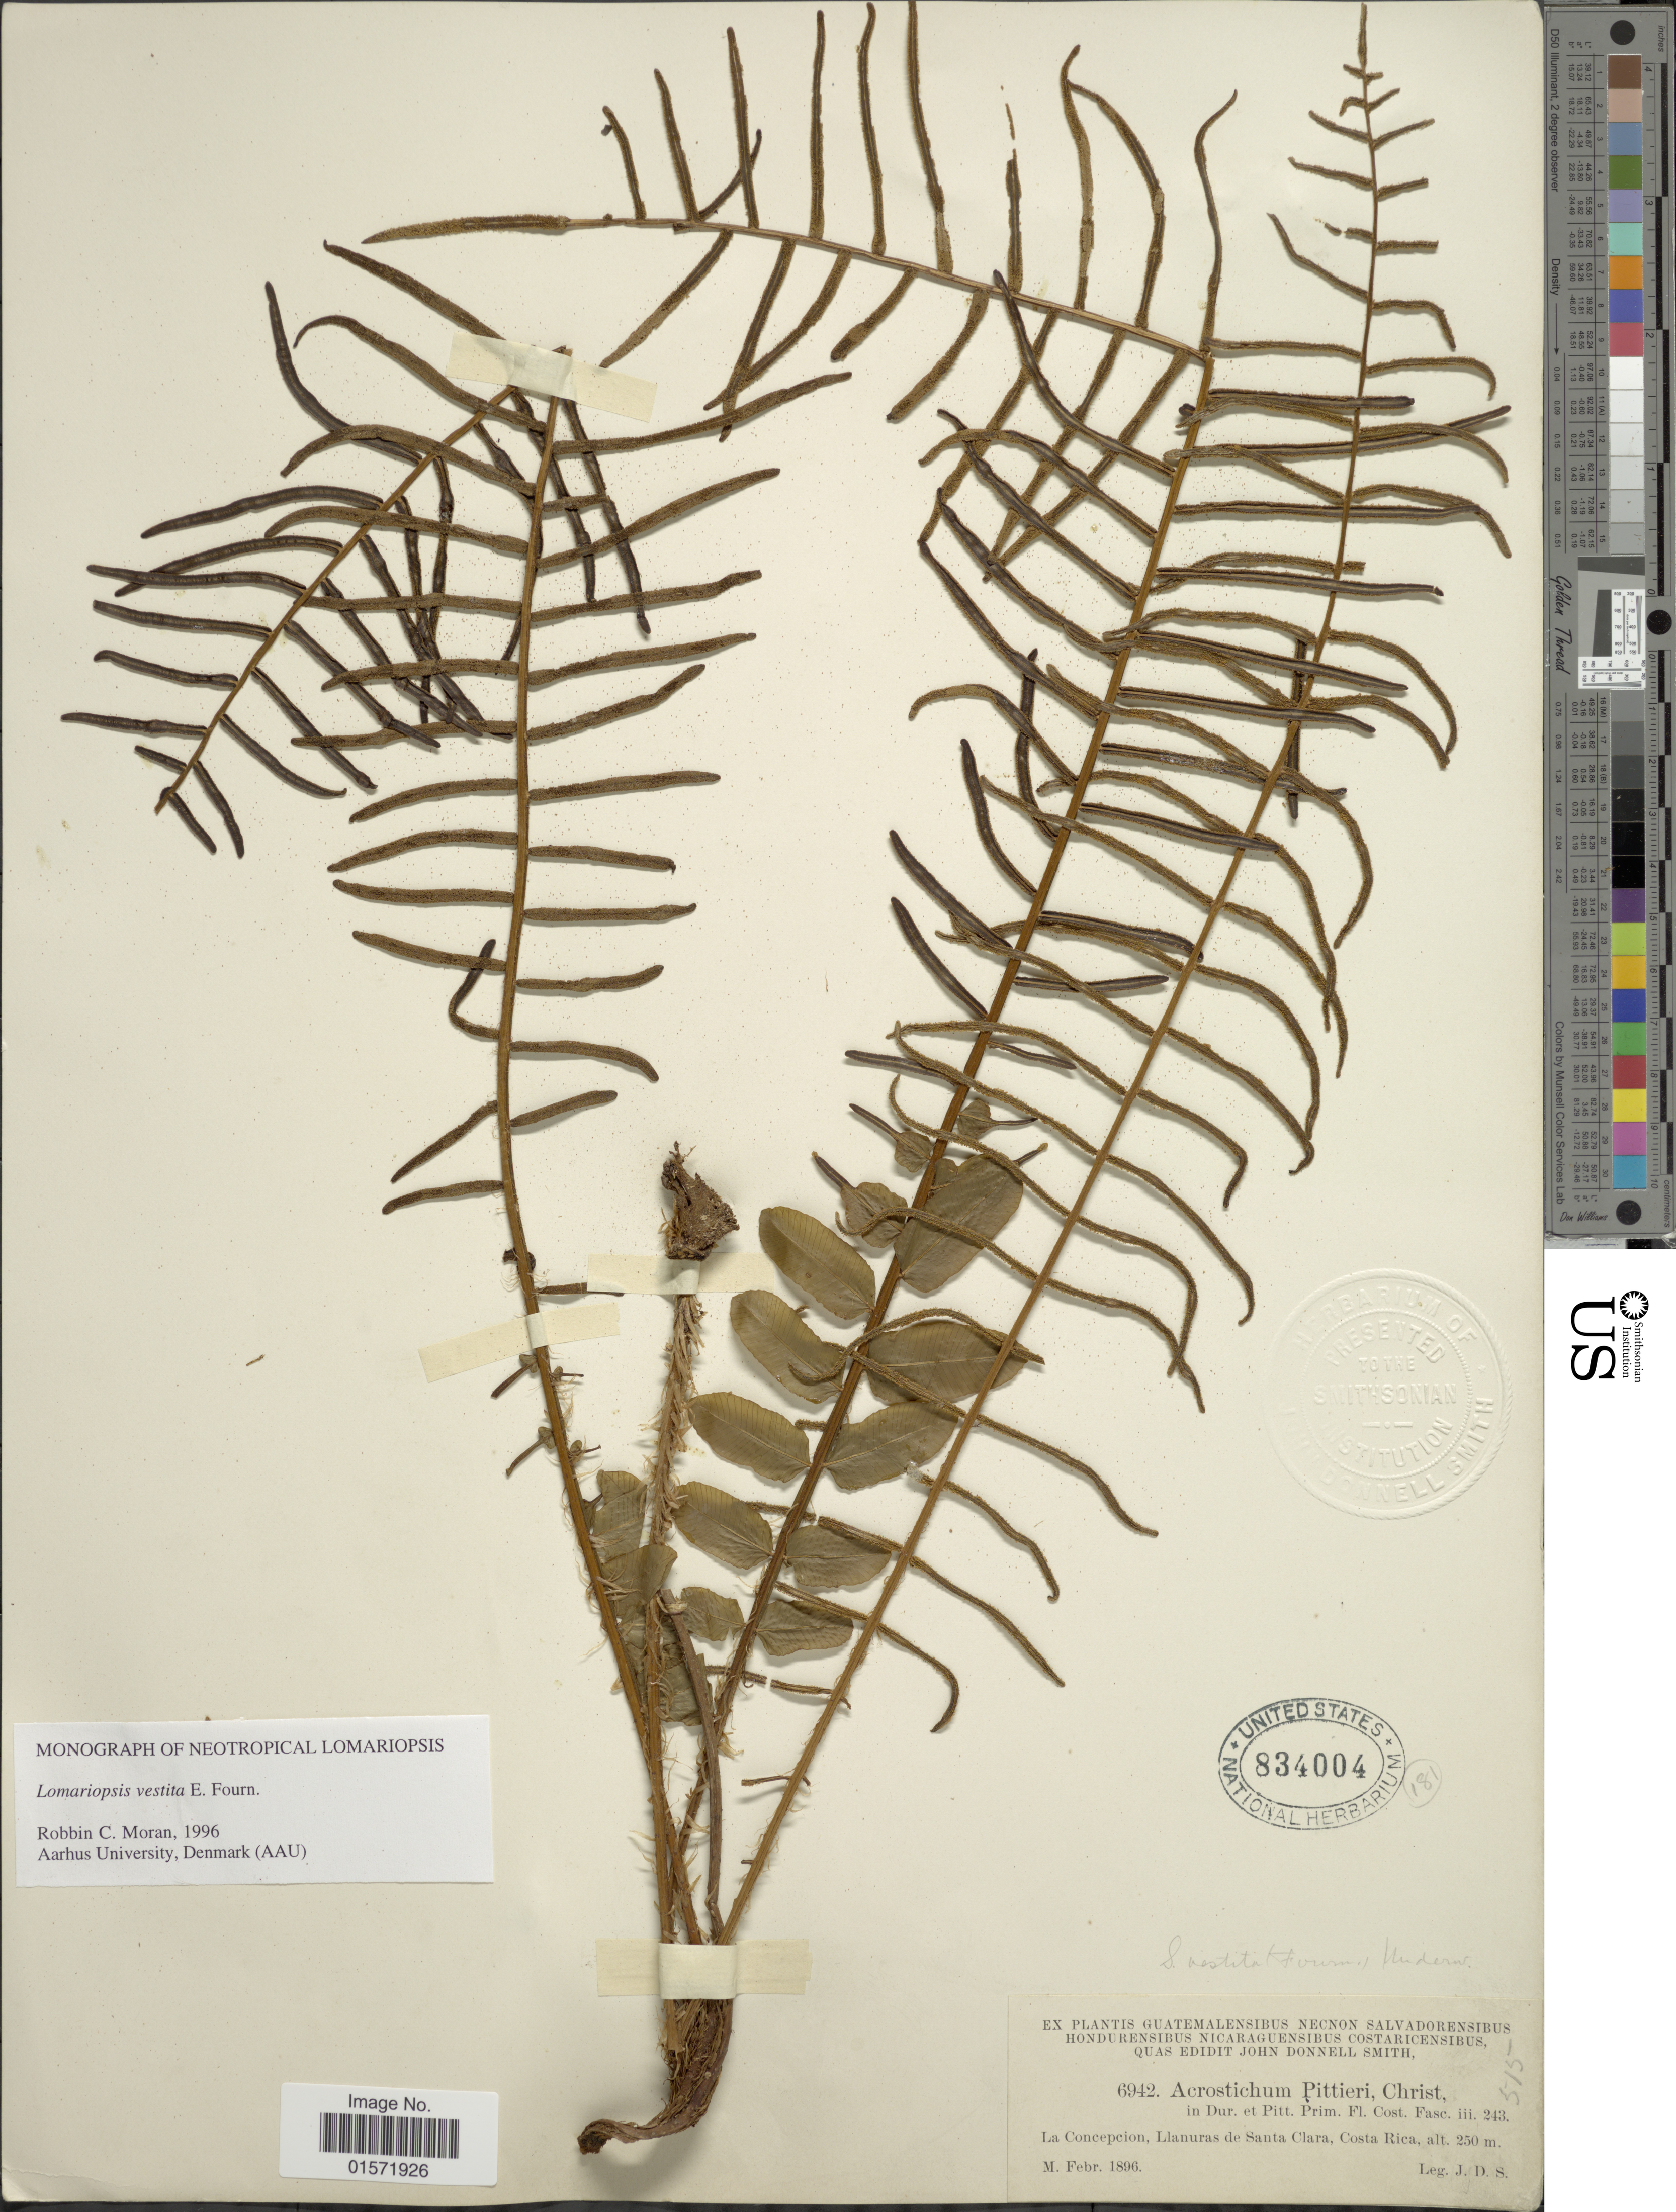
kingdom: Plantae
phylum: Tracheophyta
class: Polypodiopsida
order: Polypodiales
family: Lomariopsidaceae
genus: Lomariopsis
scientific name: Lomariopsis vestita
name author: E. Fourn.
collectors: J. Donnell Smith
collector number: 6942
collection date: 1896-02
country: Costa Rica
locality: La Concepcion, Llanuras de Santa Clara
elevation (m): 250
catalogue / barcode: US 834004